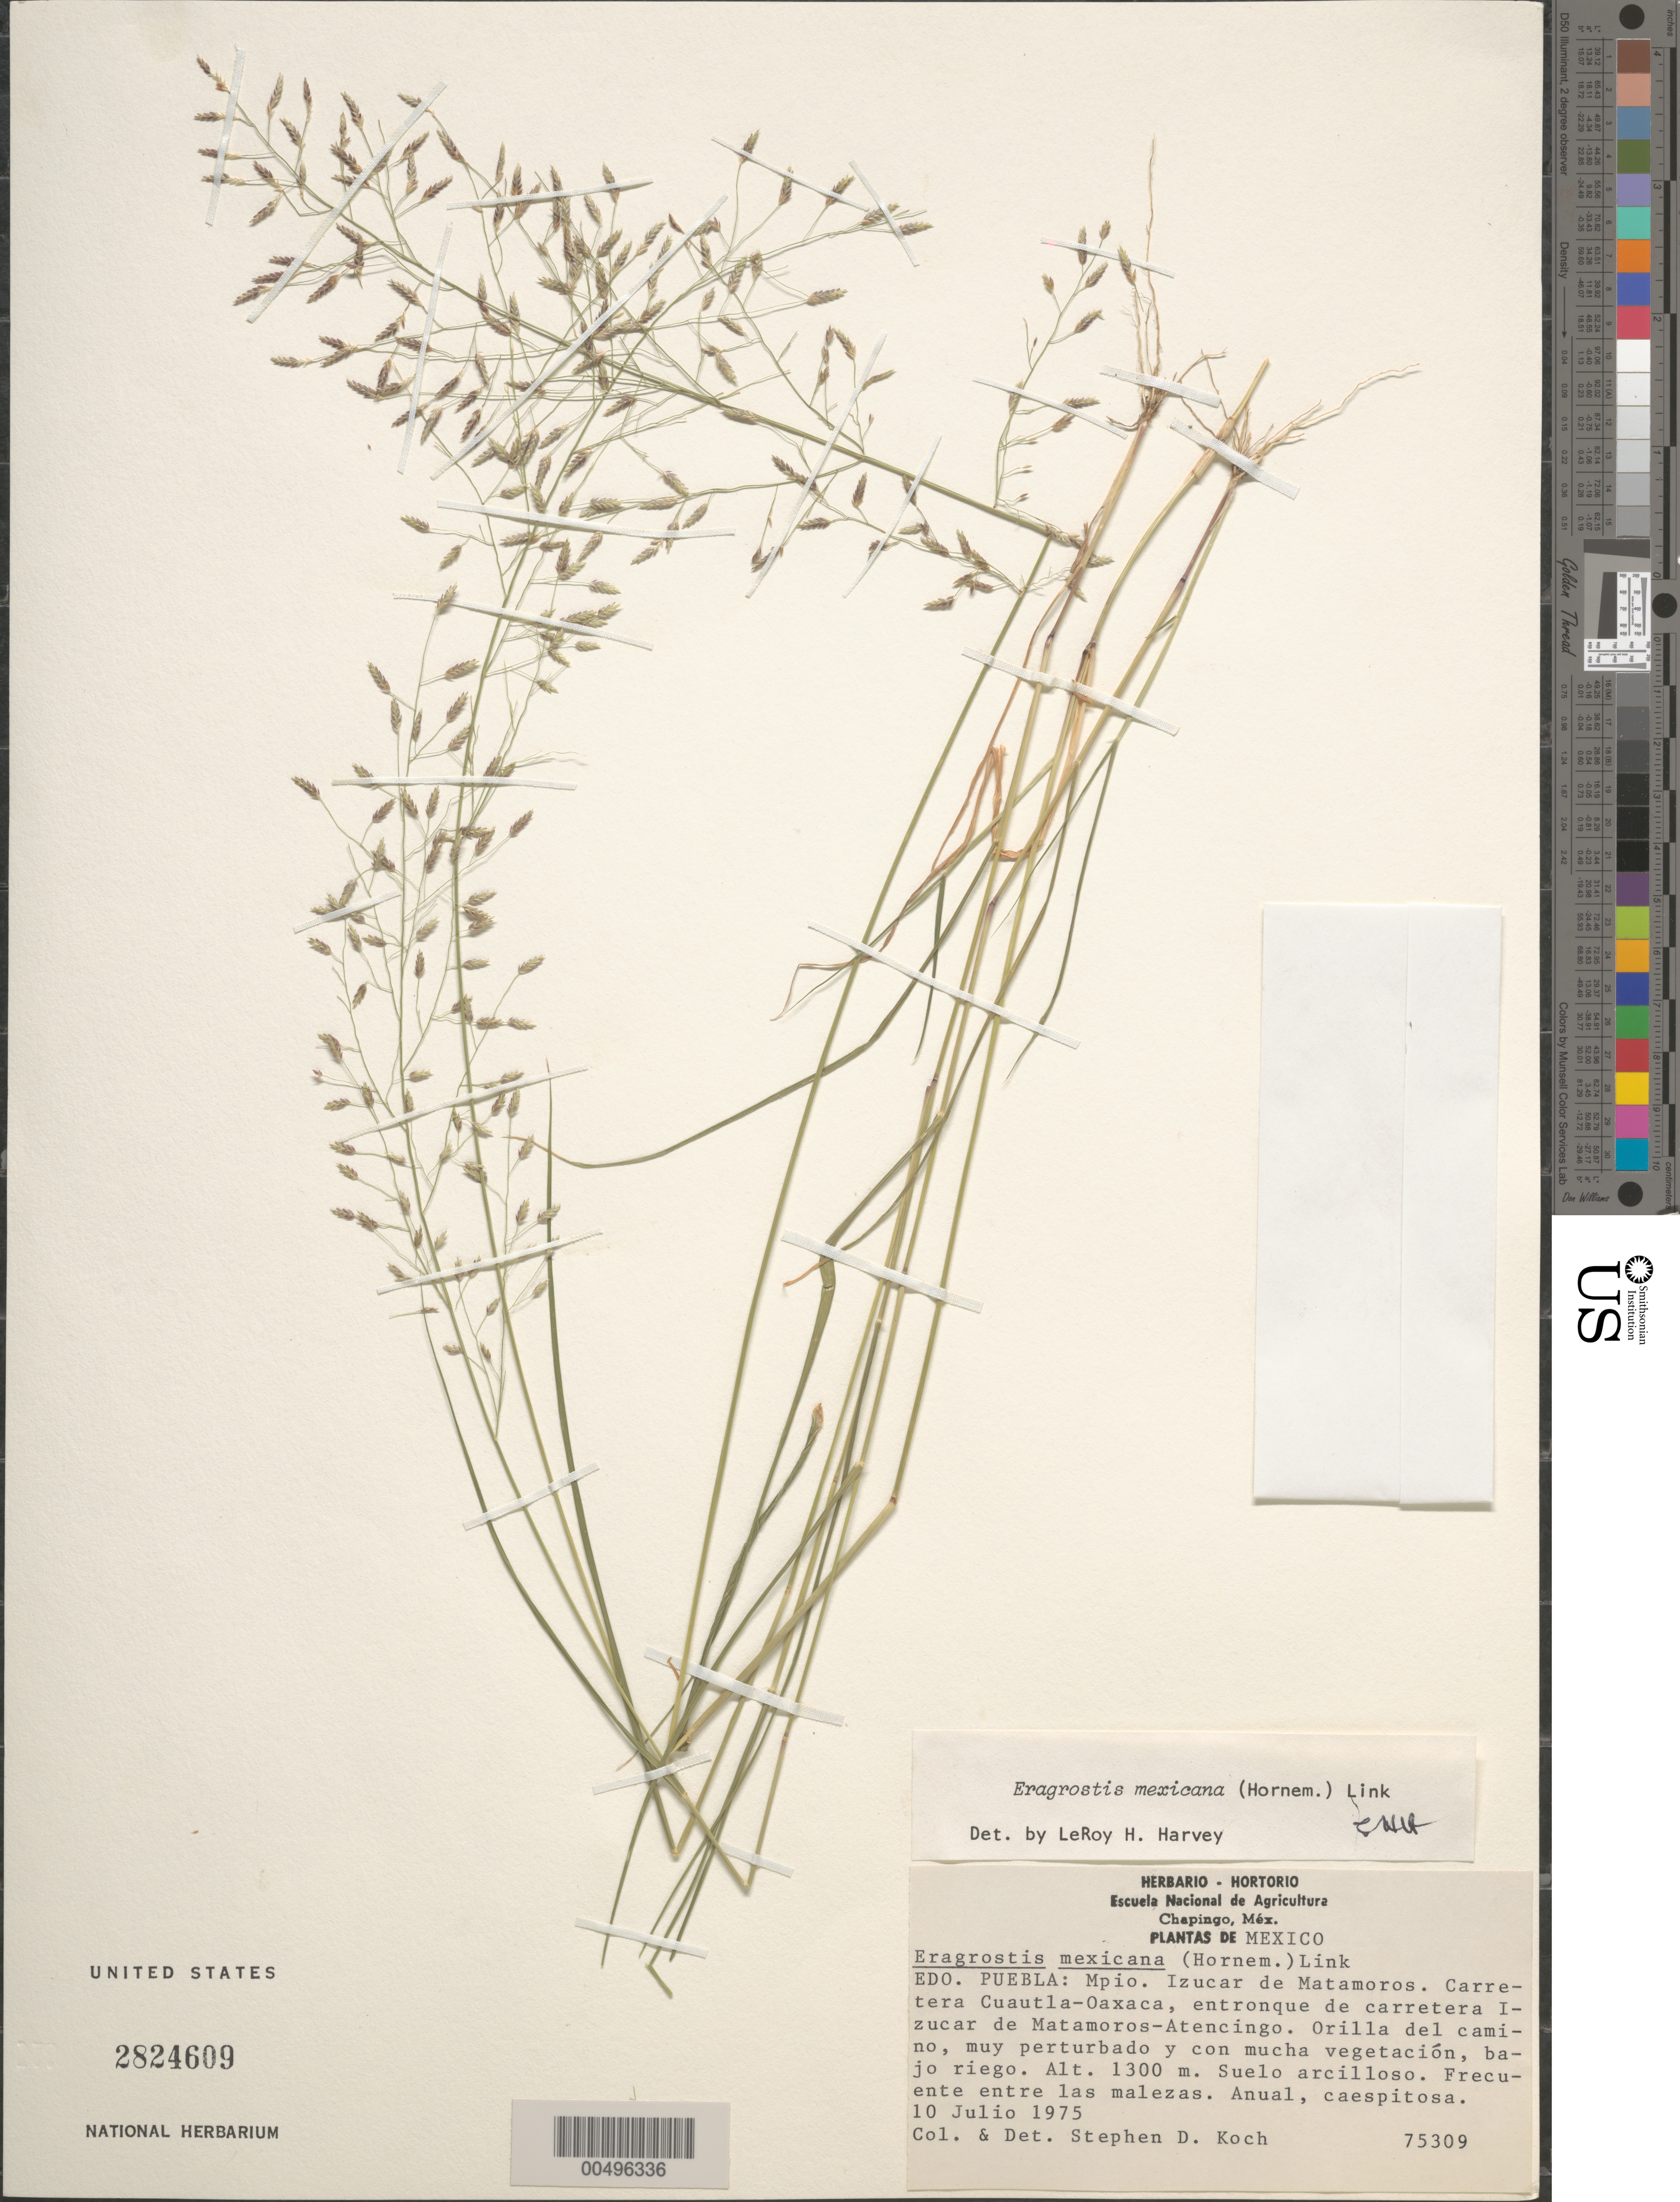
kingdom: Plantae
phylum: Tracheophyta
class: Liliopsida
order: Poales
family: Poaceae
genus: Eragrostis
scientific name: Eragrostis mexicana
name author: (Hornem.) Link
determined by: Harvey, L. H.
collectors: S. D. Koch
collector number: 75309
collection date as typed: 10 Jul 1975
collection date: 1975-07-10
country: Mexico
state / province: Puebla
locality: Izucar de Matamoros Mun., Cuautla-Oaxaca Rd., entronque de carretera Izucar de Matamoros-Atencingo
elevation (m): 1300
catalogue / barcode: US 2824609